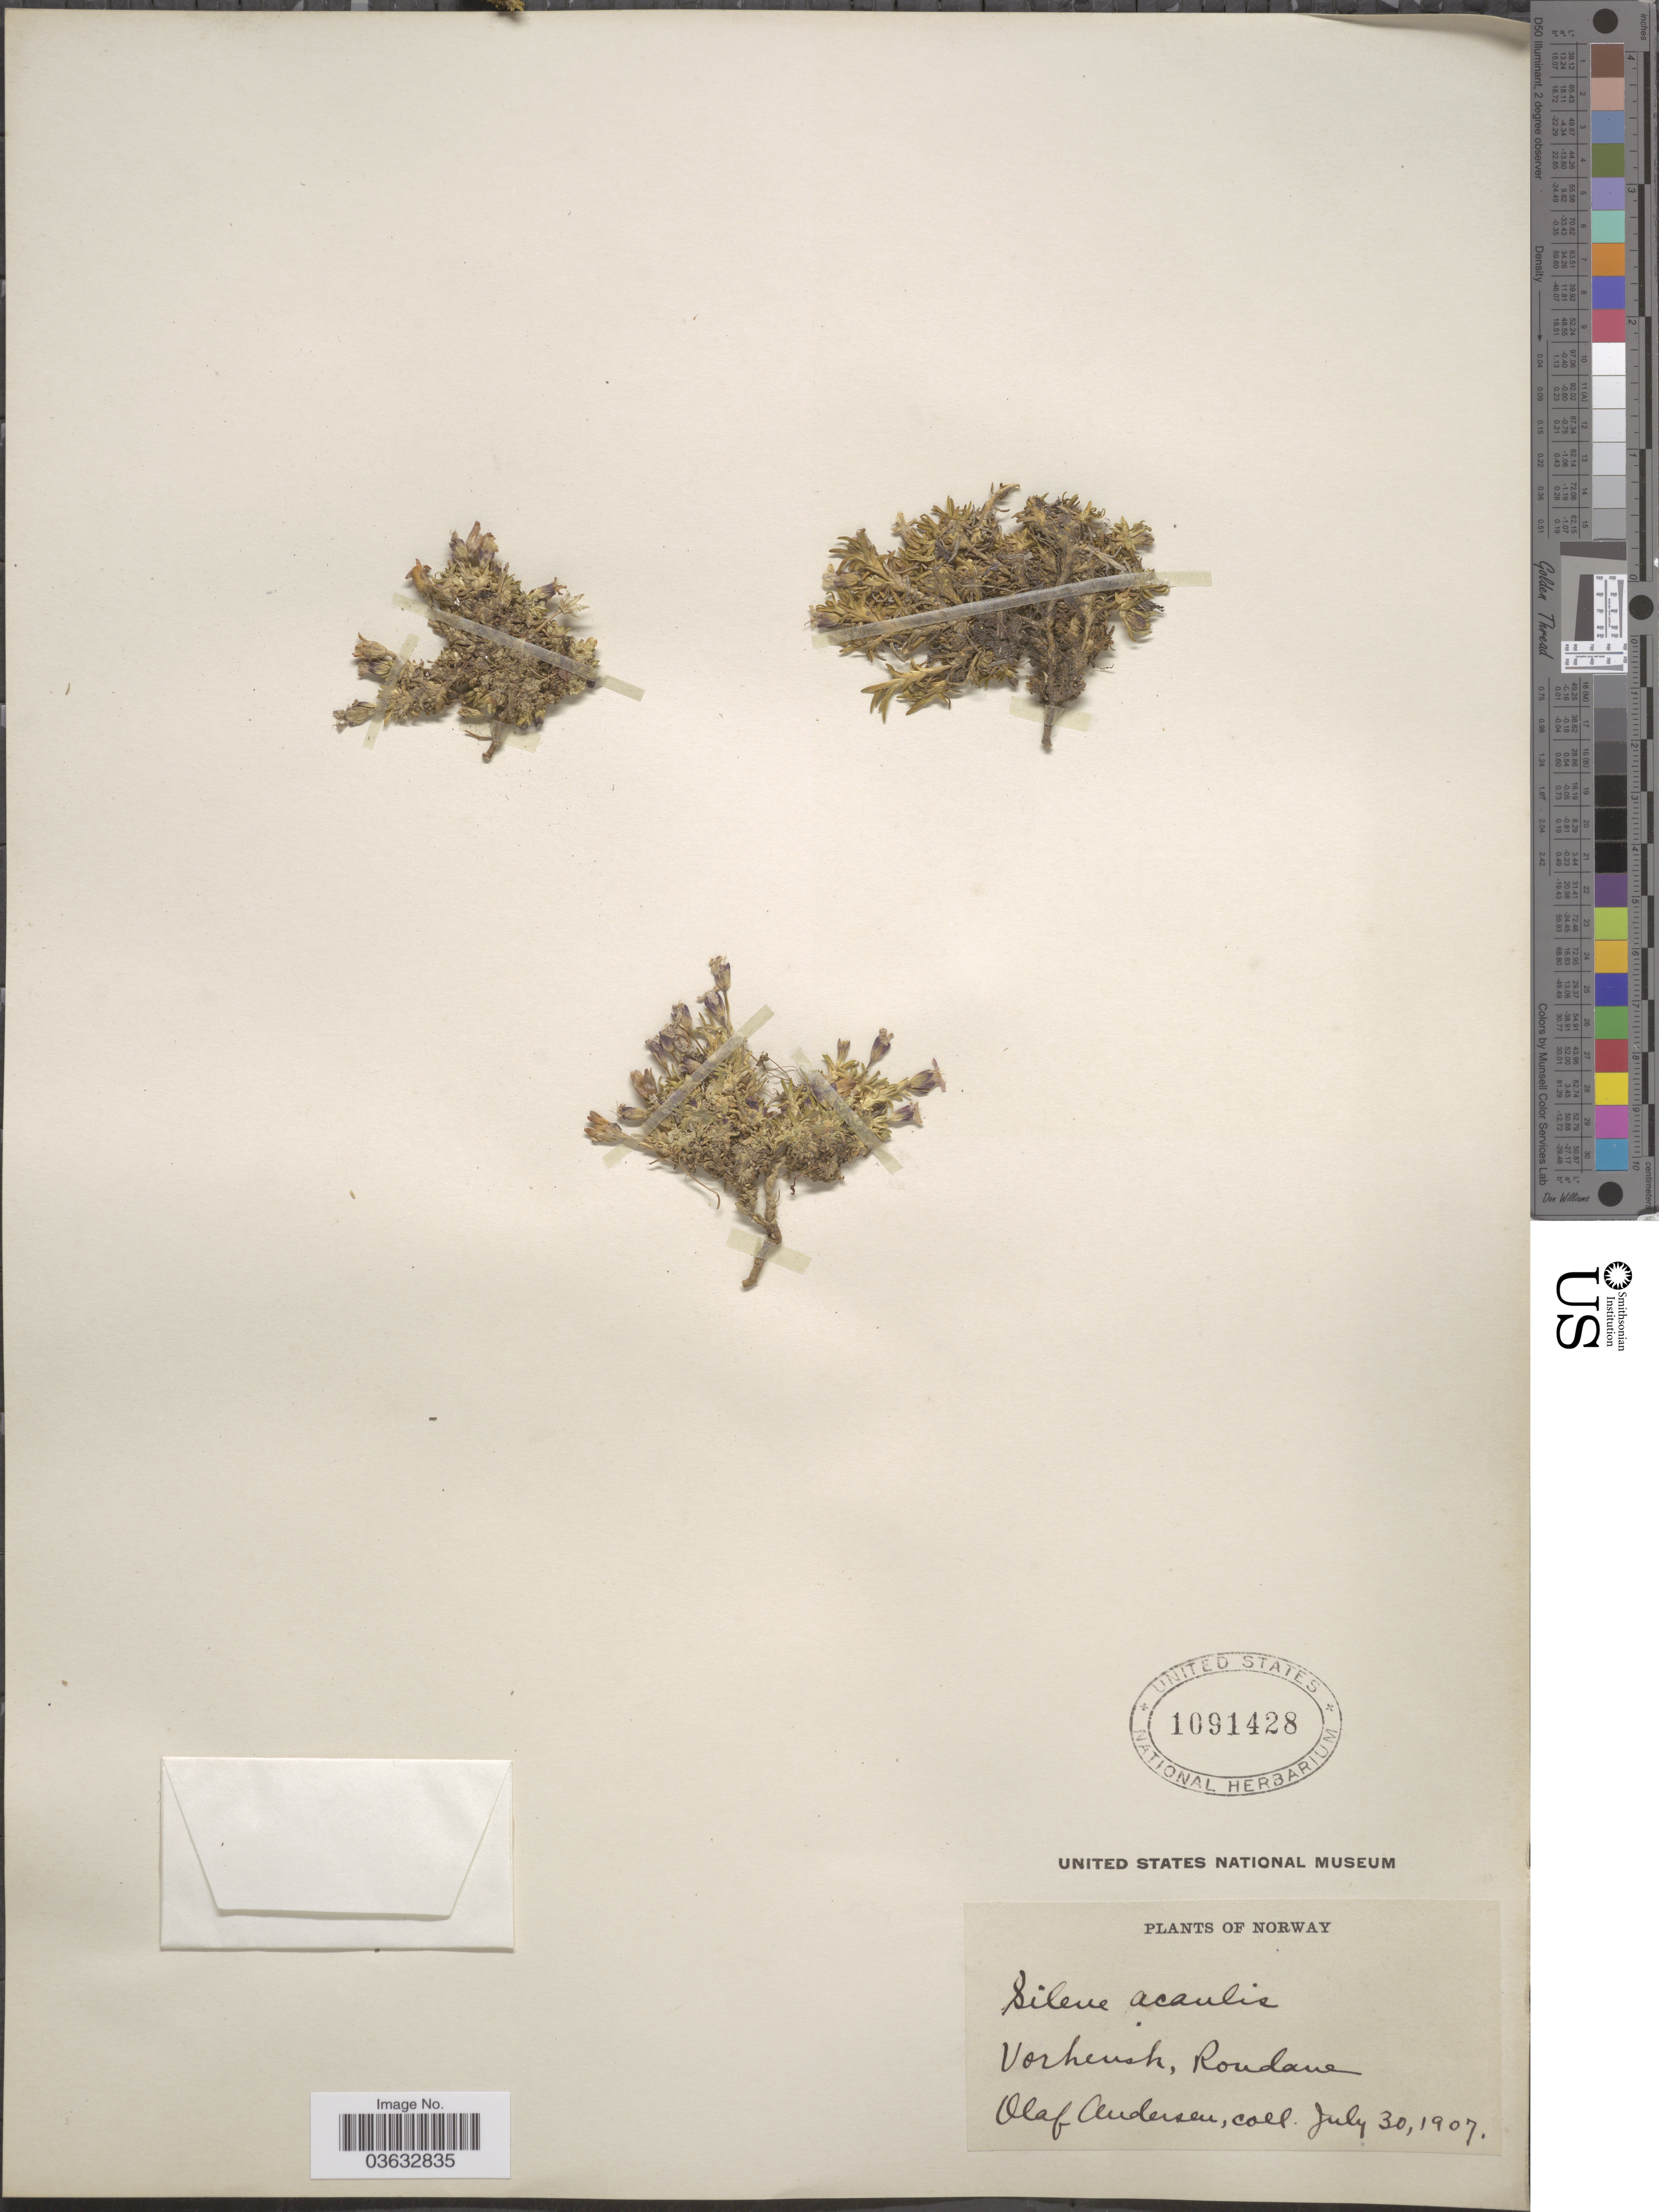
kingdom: Plantae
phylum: Tracheophyta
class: Magnoliopsida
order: Caryophyllales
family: Caryophyllaceae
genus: Silene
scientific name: Silene acaulis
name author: (L.) Jacq.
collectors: O. Anderson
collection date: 1907-07-30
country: Norway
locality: Vorheush, Rondane.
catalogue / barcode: US 1091428